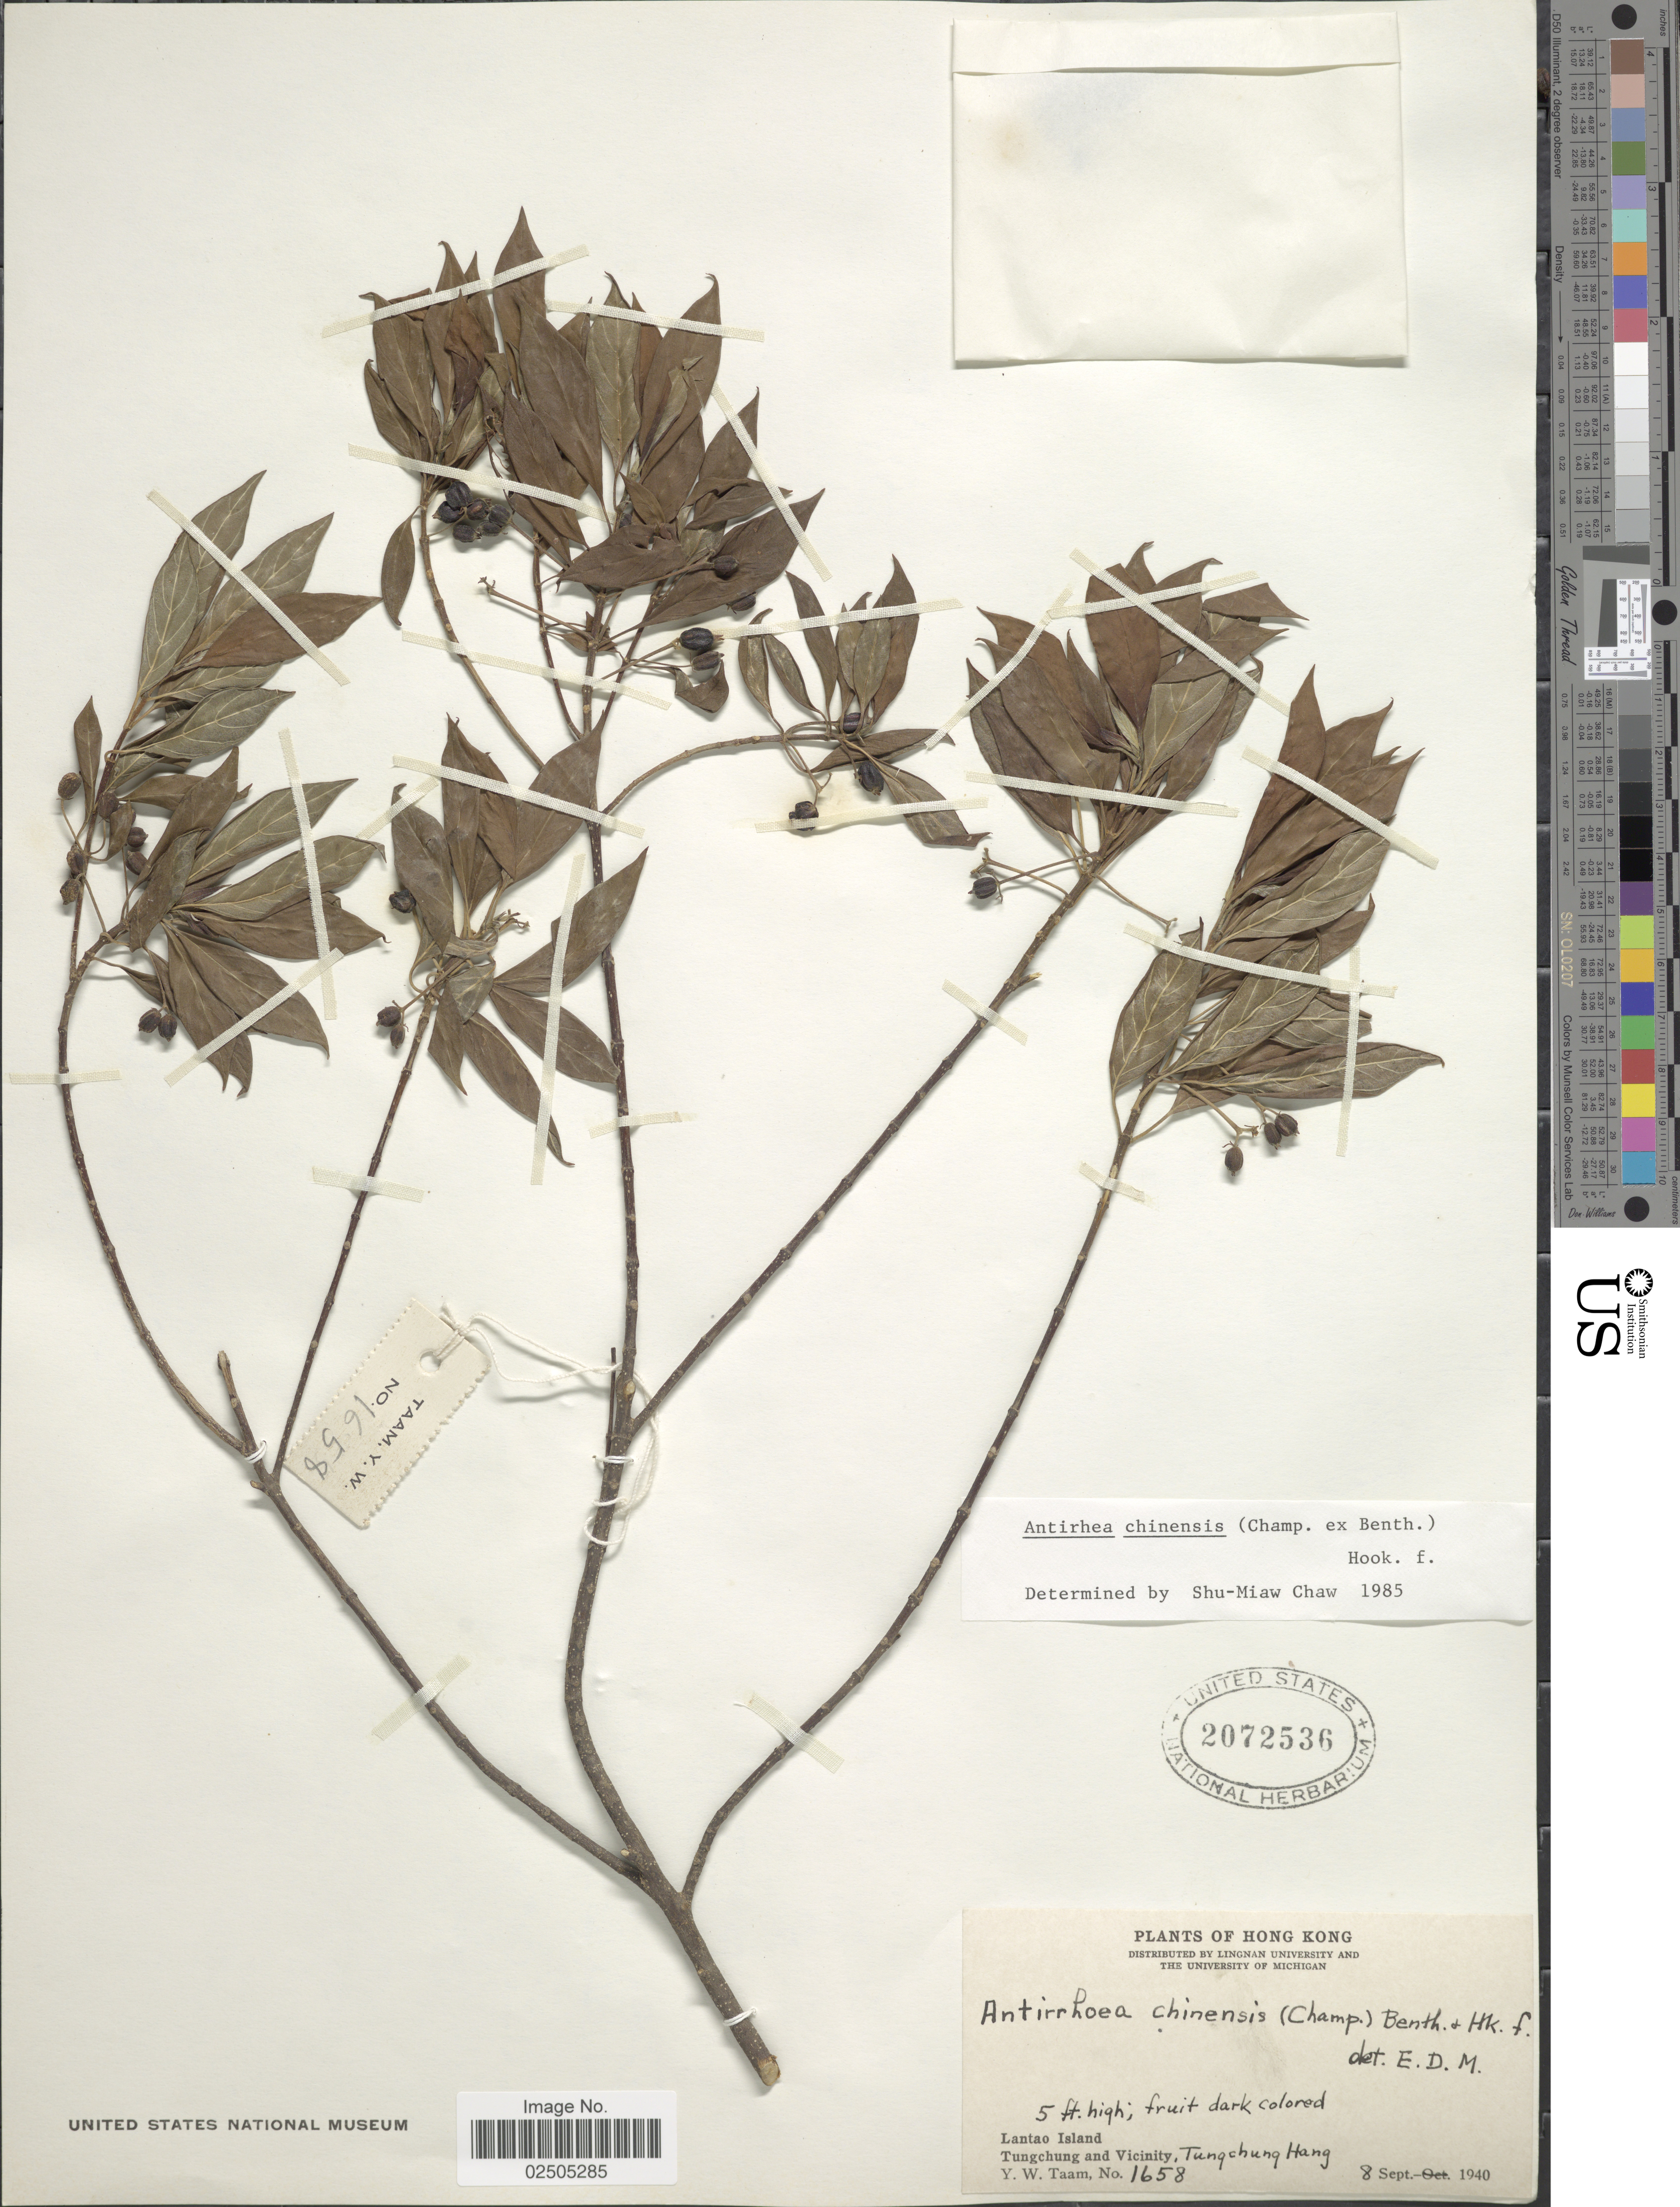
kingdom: Plantae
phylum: Tracheophyta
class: Magnoliopsida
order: Gentianales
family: Rubiaceae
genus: Antirhea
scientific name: Antirhea chinensis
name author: (Champ. ex Benth.) Benth. & Hook. f. ex F.B. Forbes & Hemsl.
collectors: Y. W. Taam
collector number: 1658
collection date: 1940-09-08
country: China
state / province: Hong Kong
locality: Lantao Island, Tungchung and vicinity, Tungchung Hang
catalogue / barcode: US 2072536